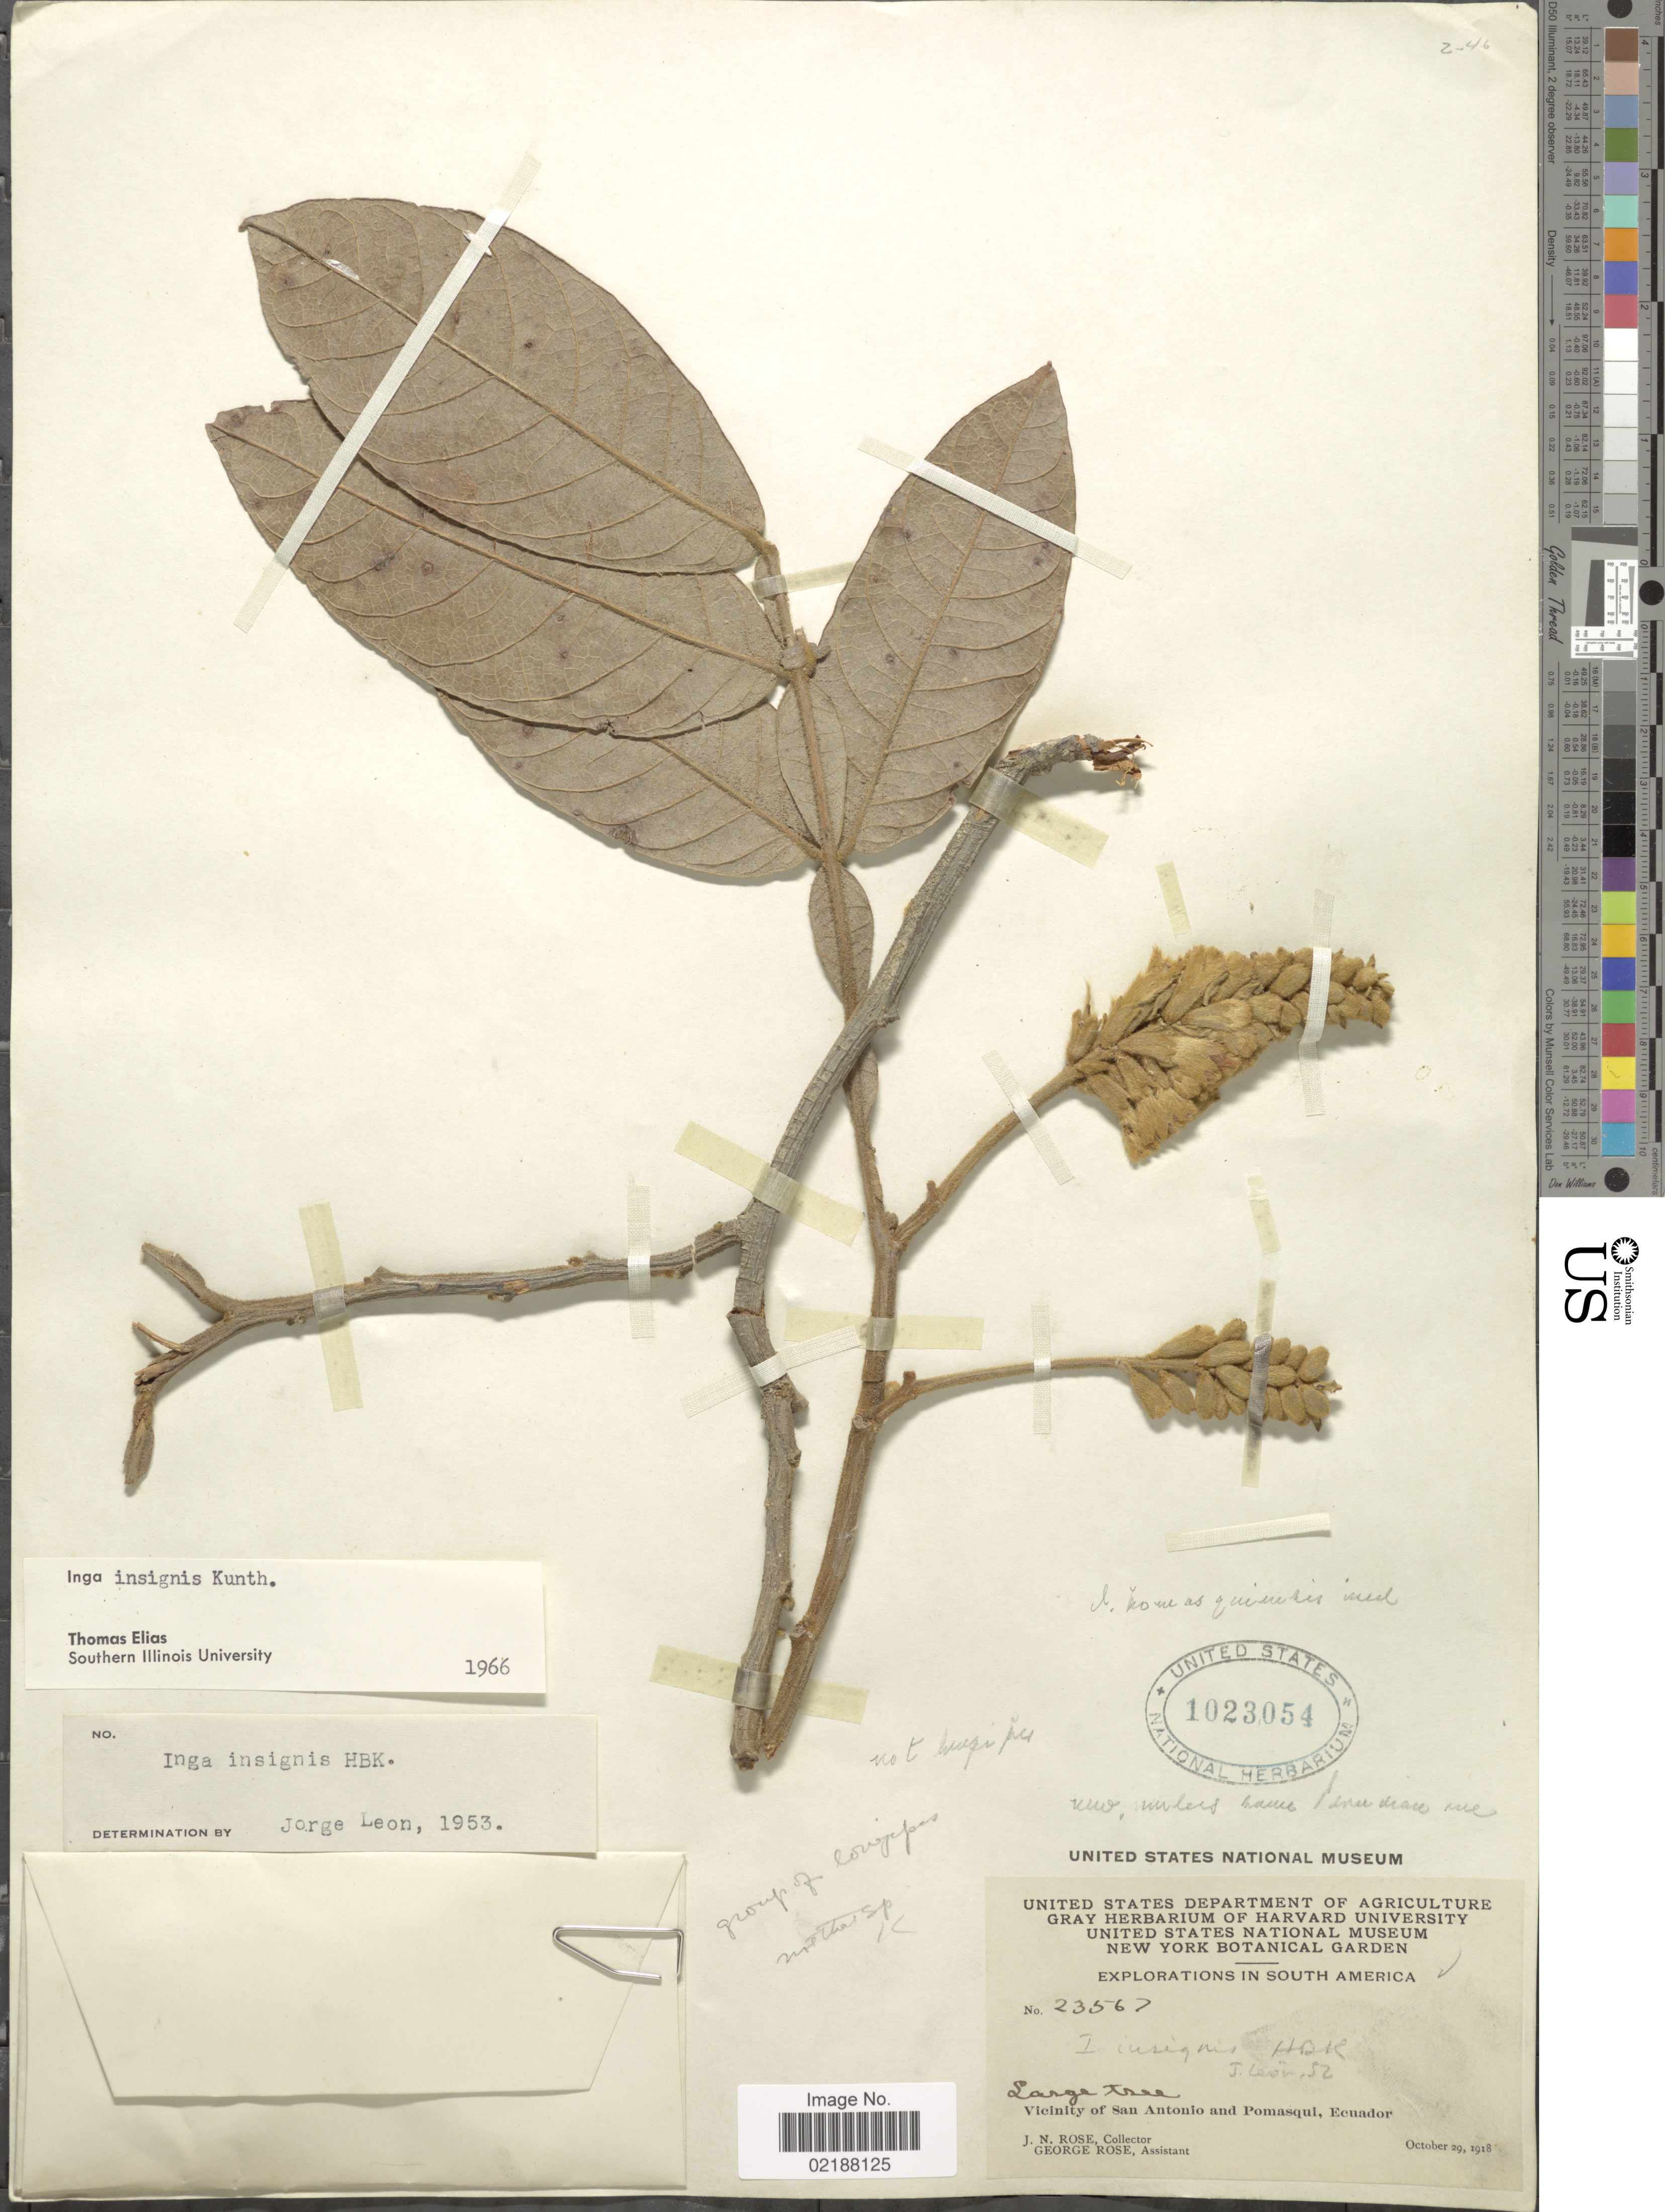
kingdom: Plantae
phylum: Tracheophyta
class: Magnoliopsida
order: Fabales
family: Fabaceae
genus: Inga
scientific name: Inga insignis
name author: Kunth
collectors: J. N. Rose & G. Rose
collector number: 23567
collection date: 1918-10-29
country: Ecuador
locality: Vicinity of San Antonio and Pomasqui, Ecuador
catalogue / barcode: US 1023054